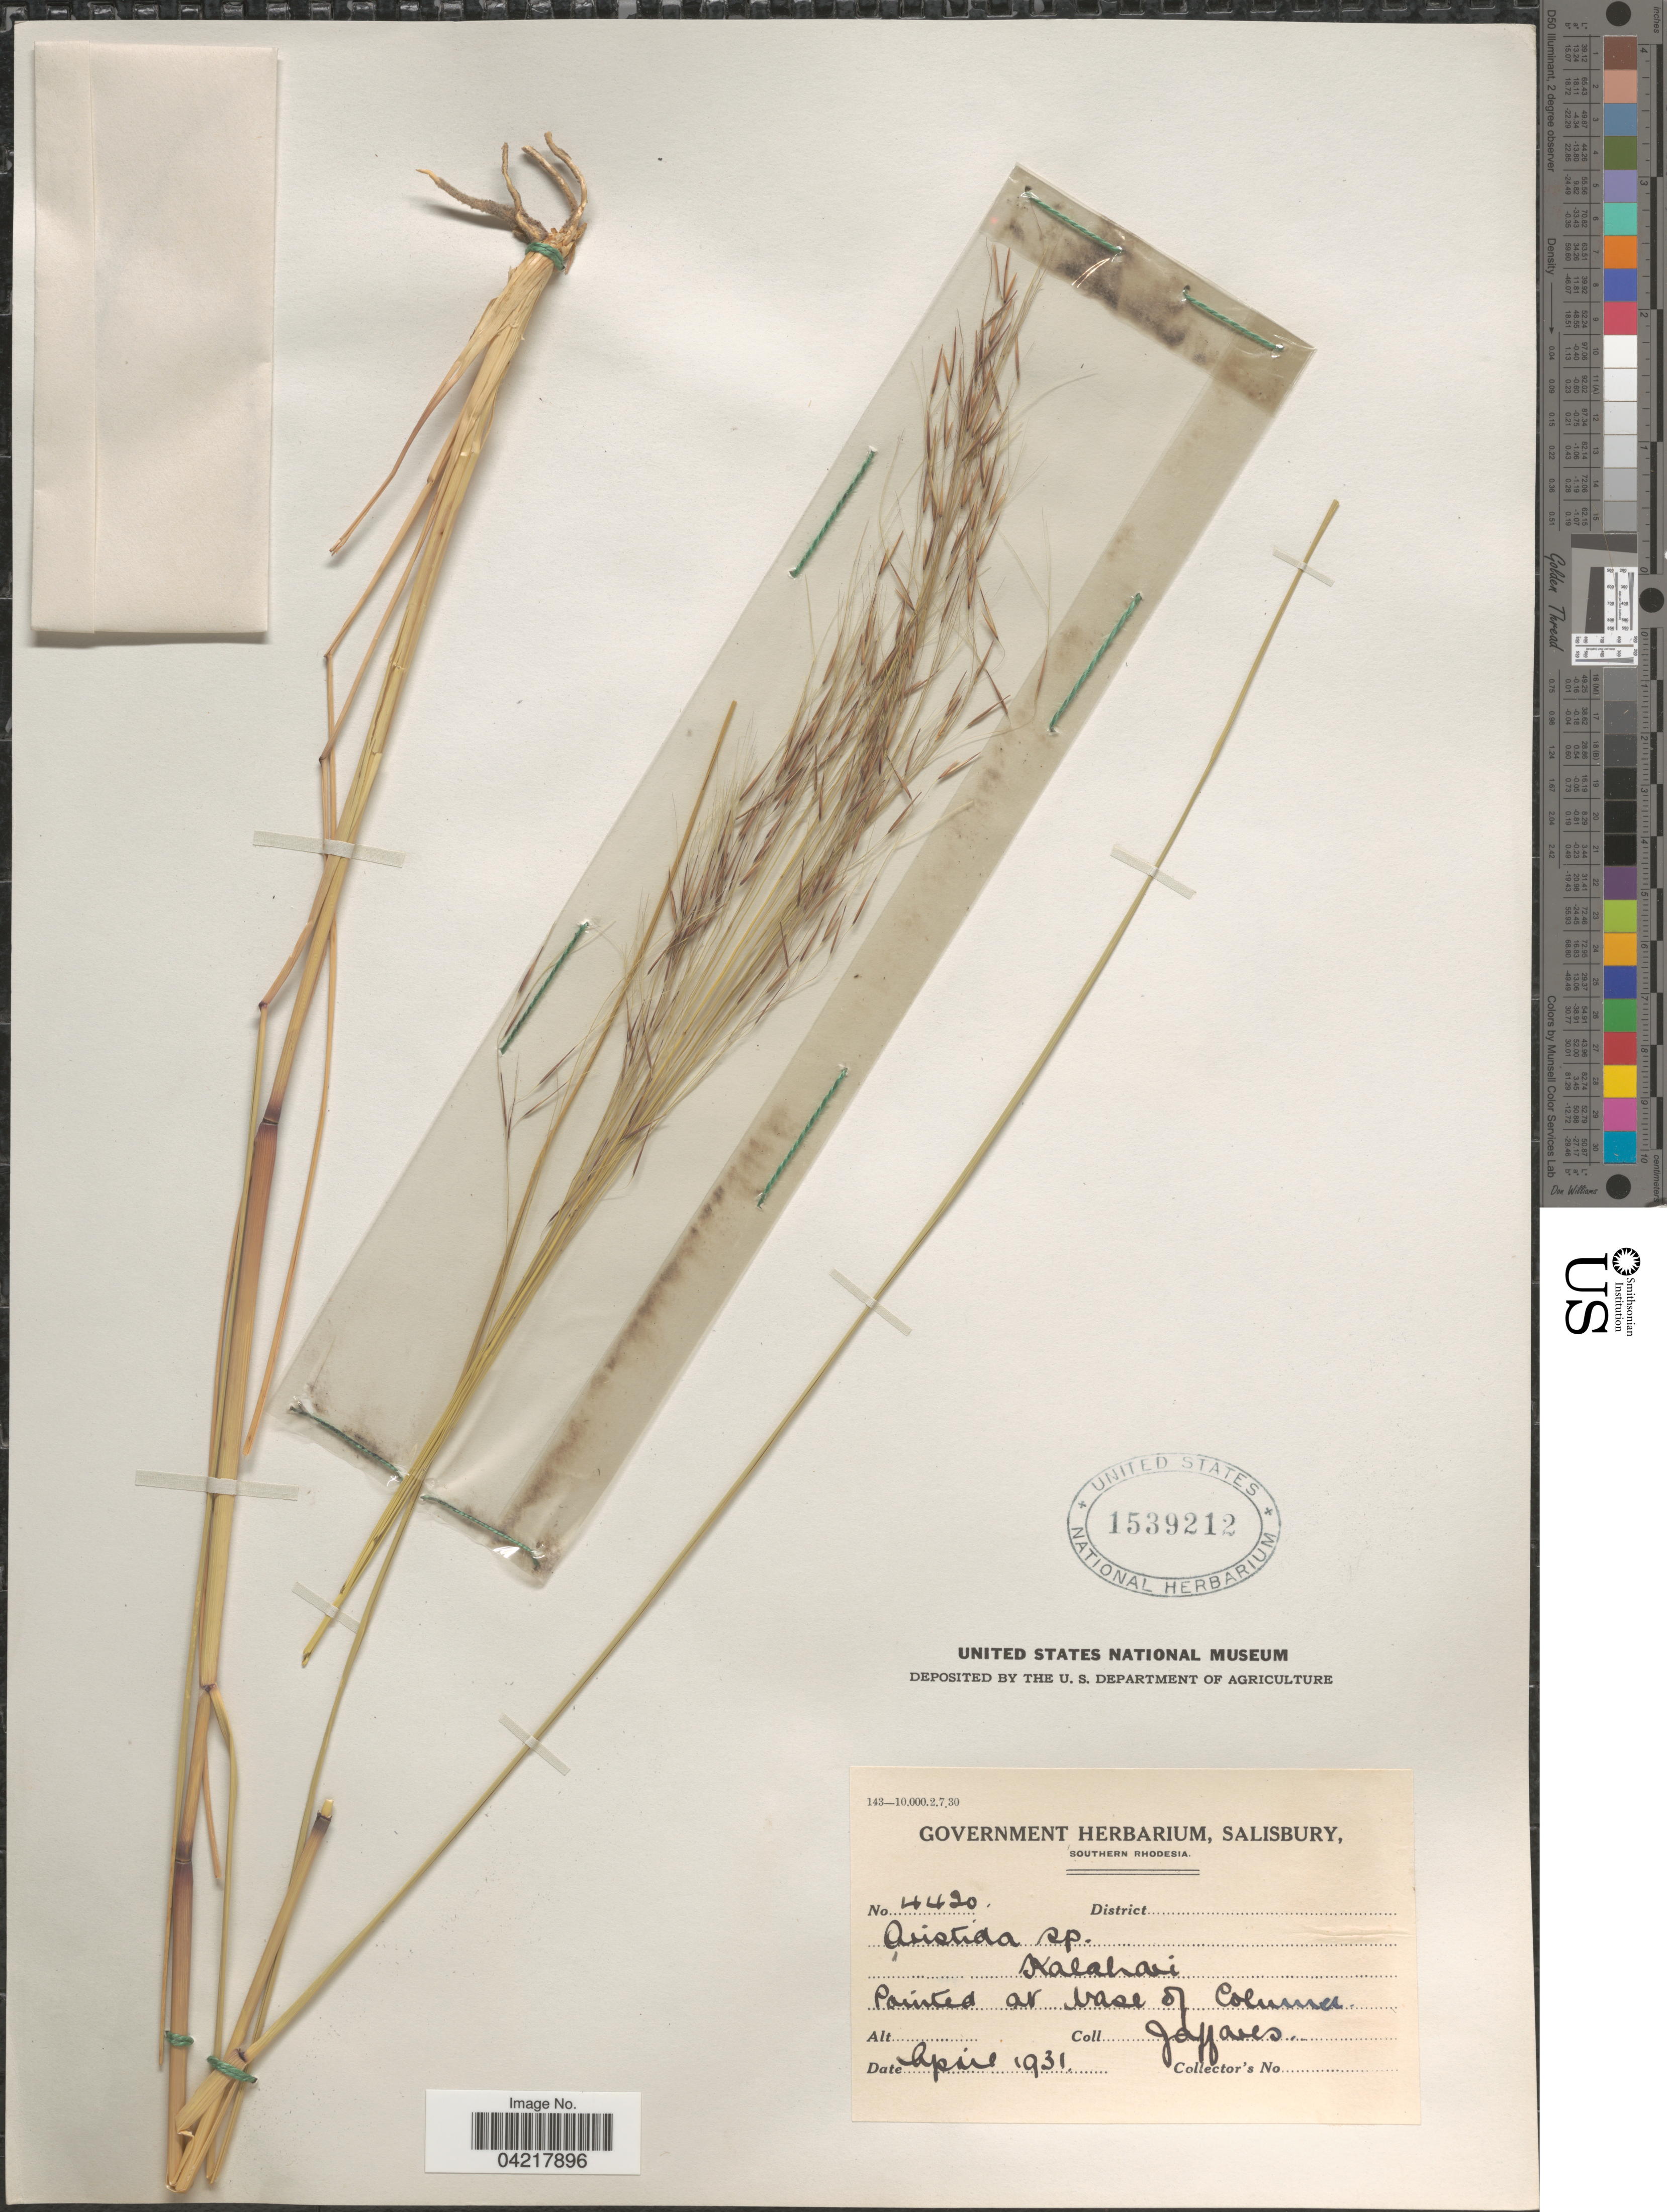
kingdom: Plantae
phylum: Tracheophyta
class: Liliopsida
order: Poales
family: Poaceae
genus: Aristida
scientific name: Aristida sp.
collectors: Jaffares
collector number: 4420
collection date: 1931-04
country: Zimbabwe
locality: Southern Rhodesia. Kalahari.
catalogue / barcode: US 1539212